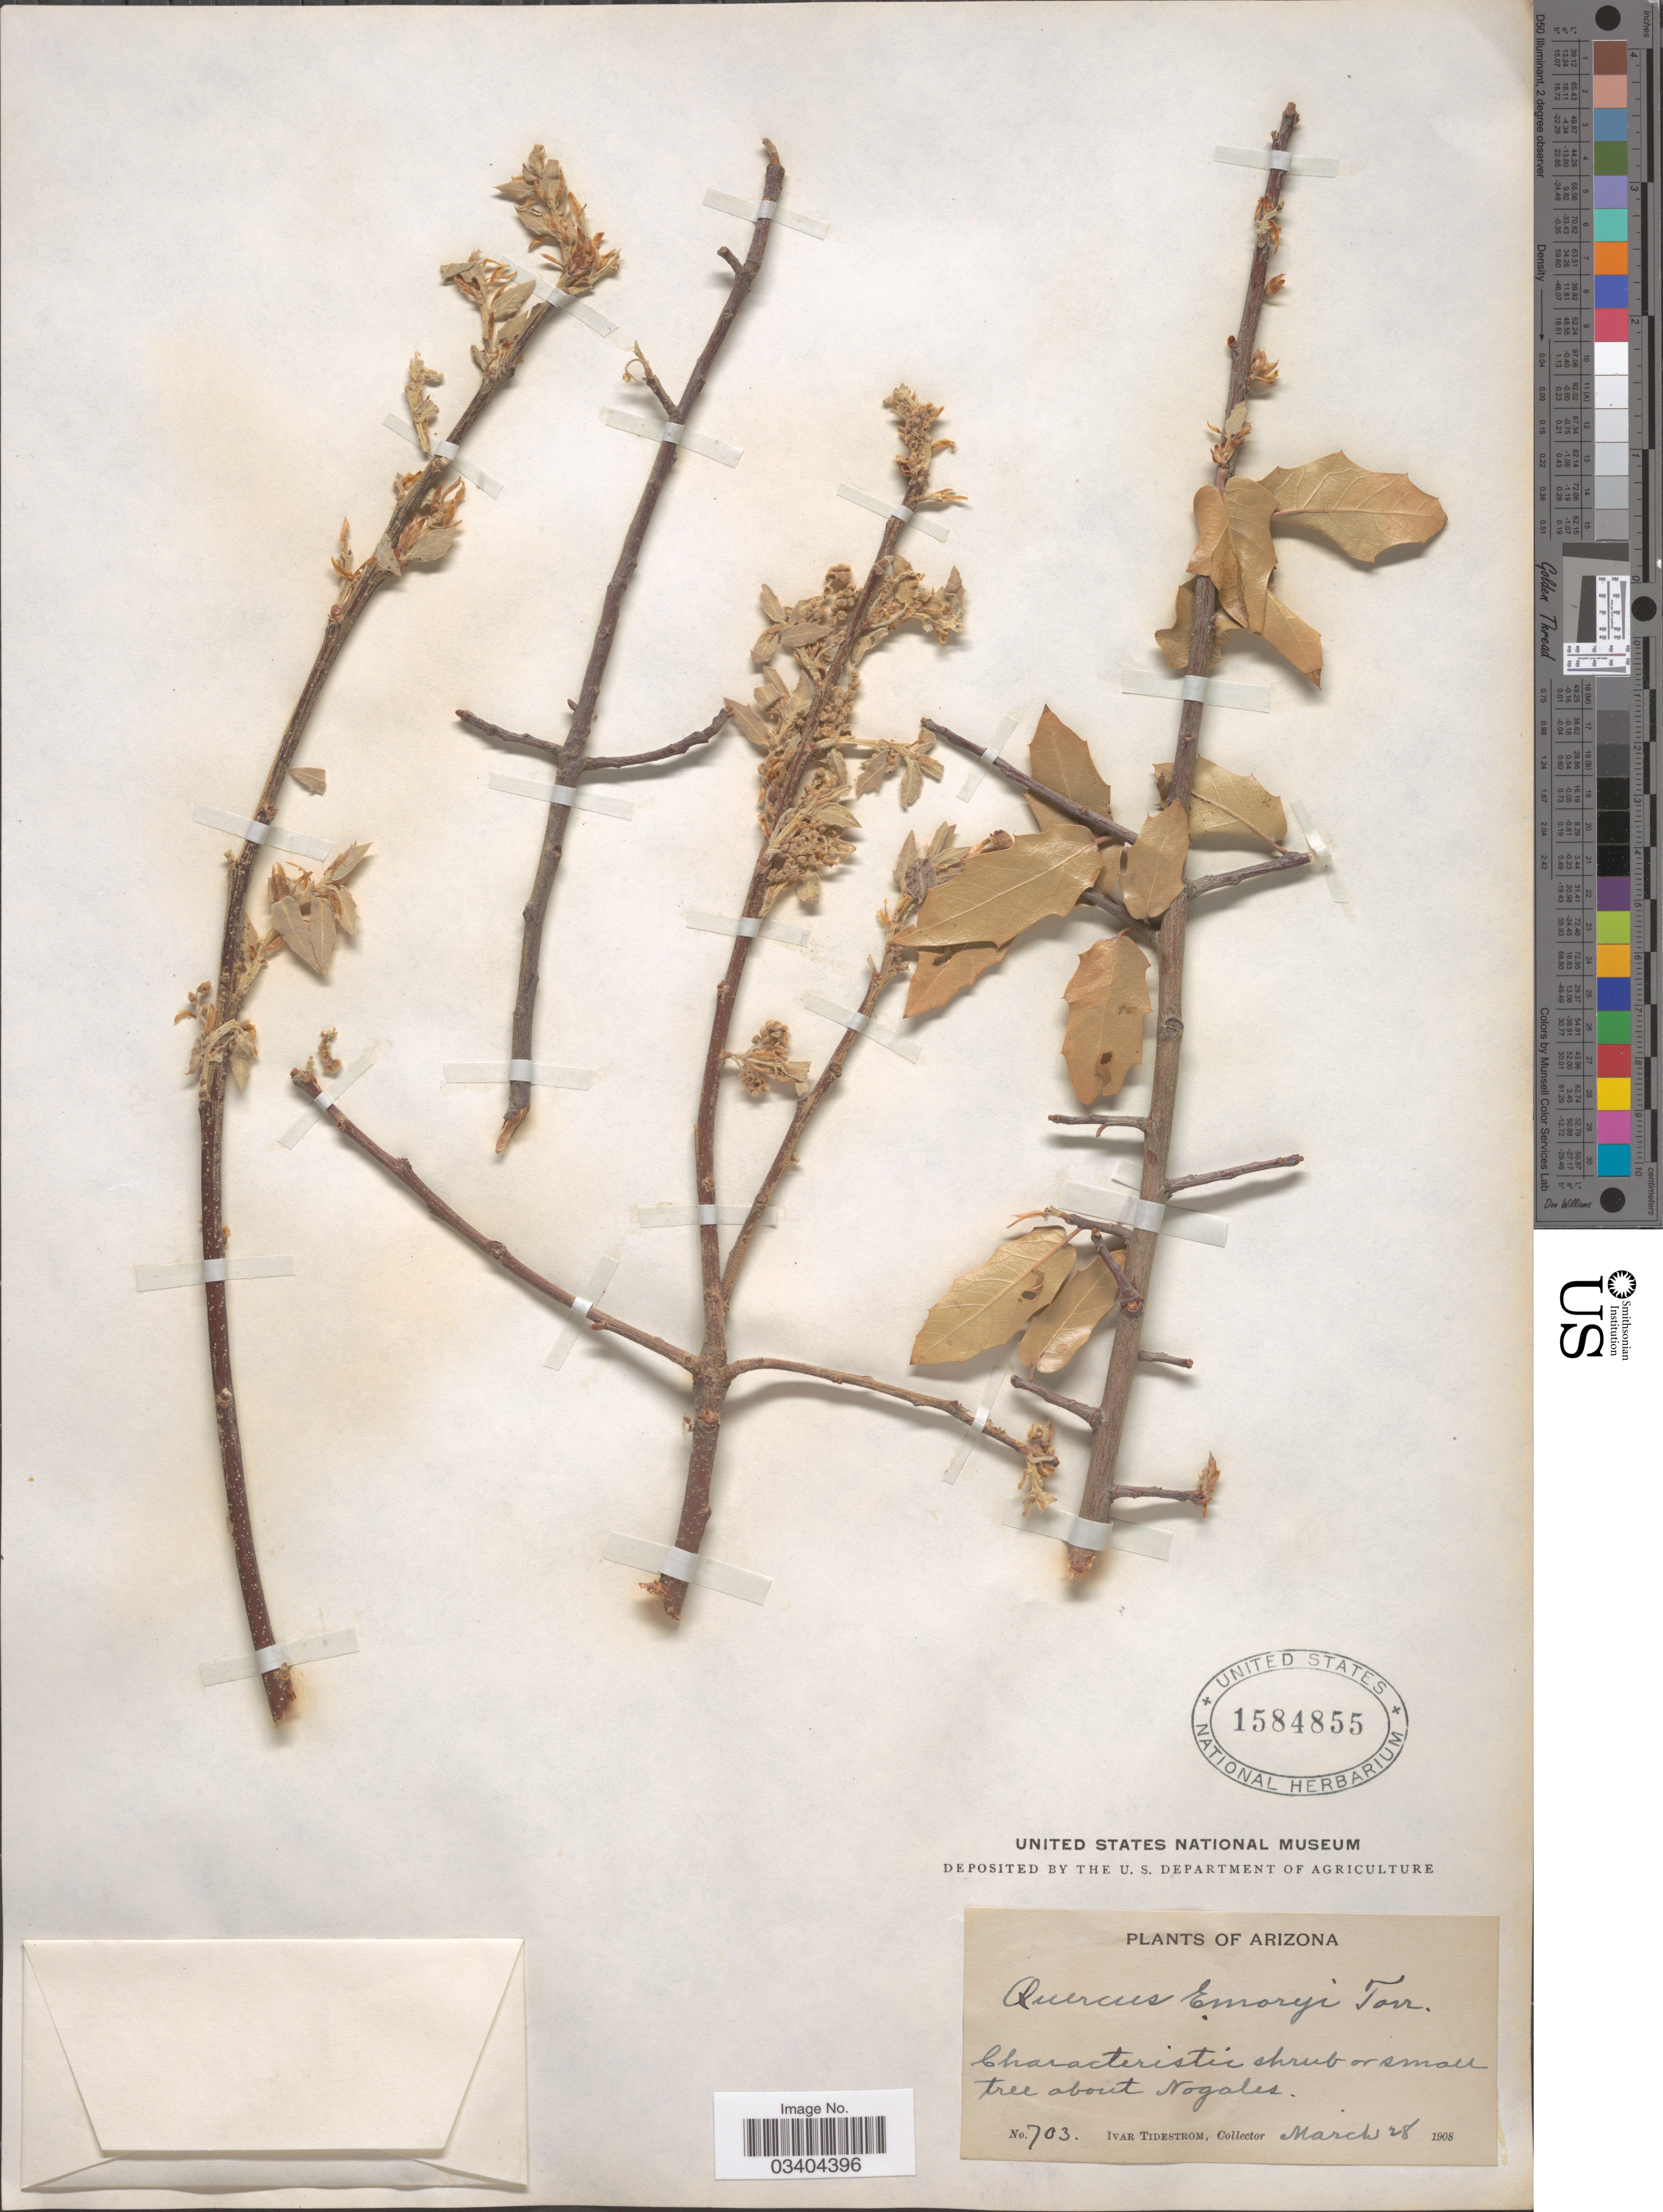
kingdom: Plantae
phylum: Tracheophyta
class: Magnoliopsida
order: Fagales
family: Fagaceae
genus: Quercus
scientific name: Quercus emoryi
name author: Torr. in Emory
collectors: I. F. Tidestrom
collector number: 703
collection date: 1908-03-28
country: United States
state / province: Arizona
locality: Characteristic shrub or small tree about Nogales.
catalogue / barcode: US 1584855